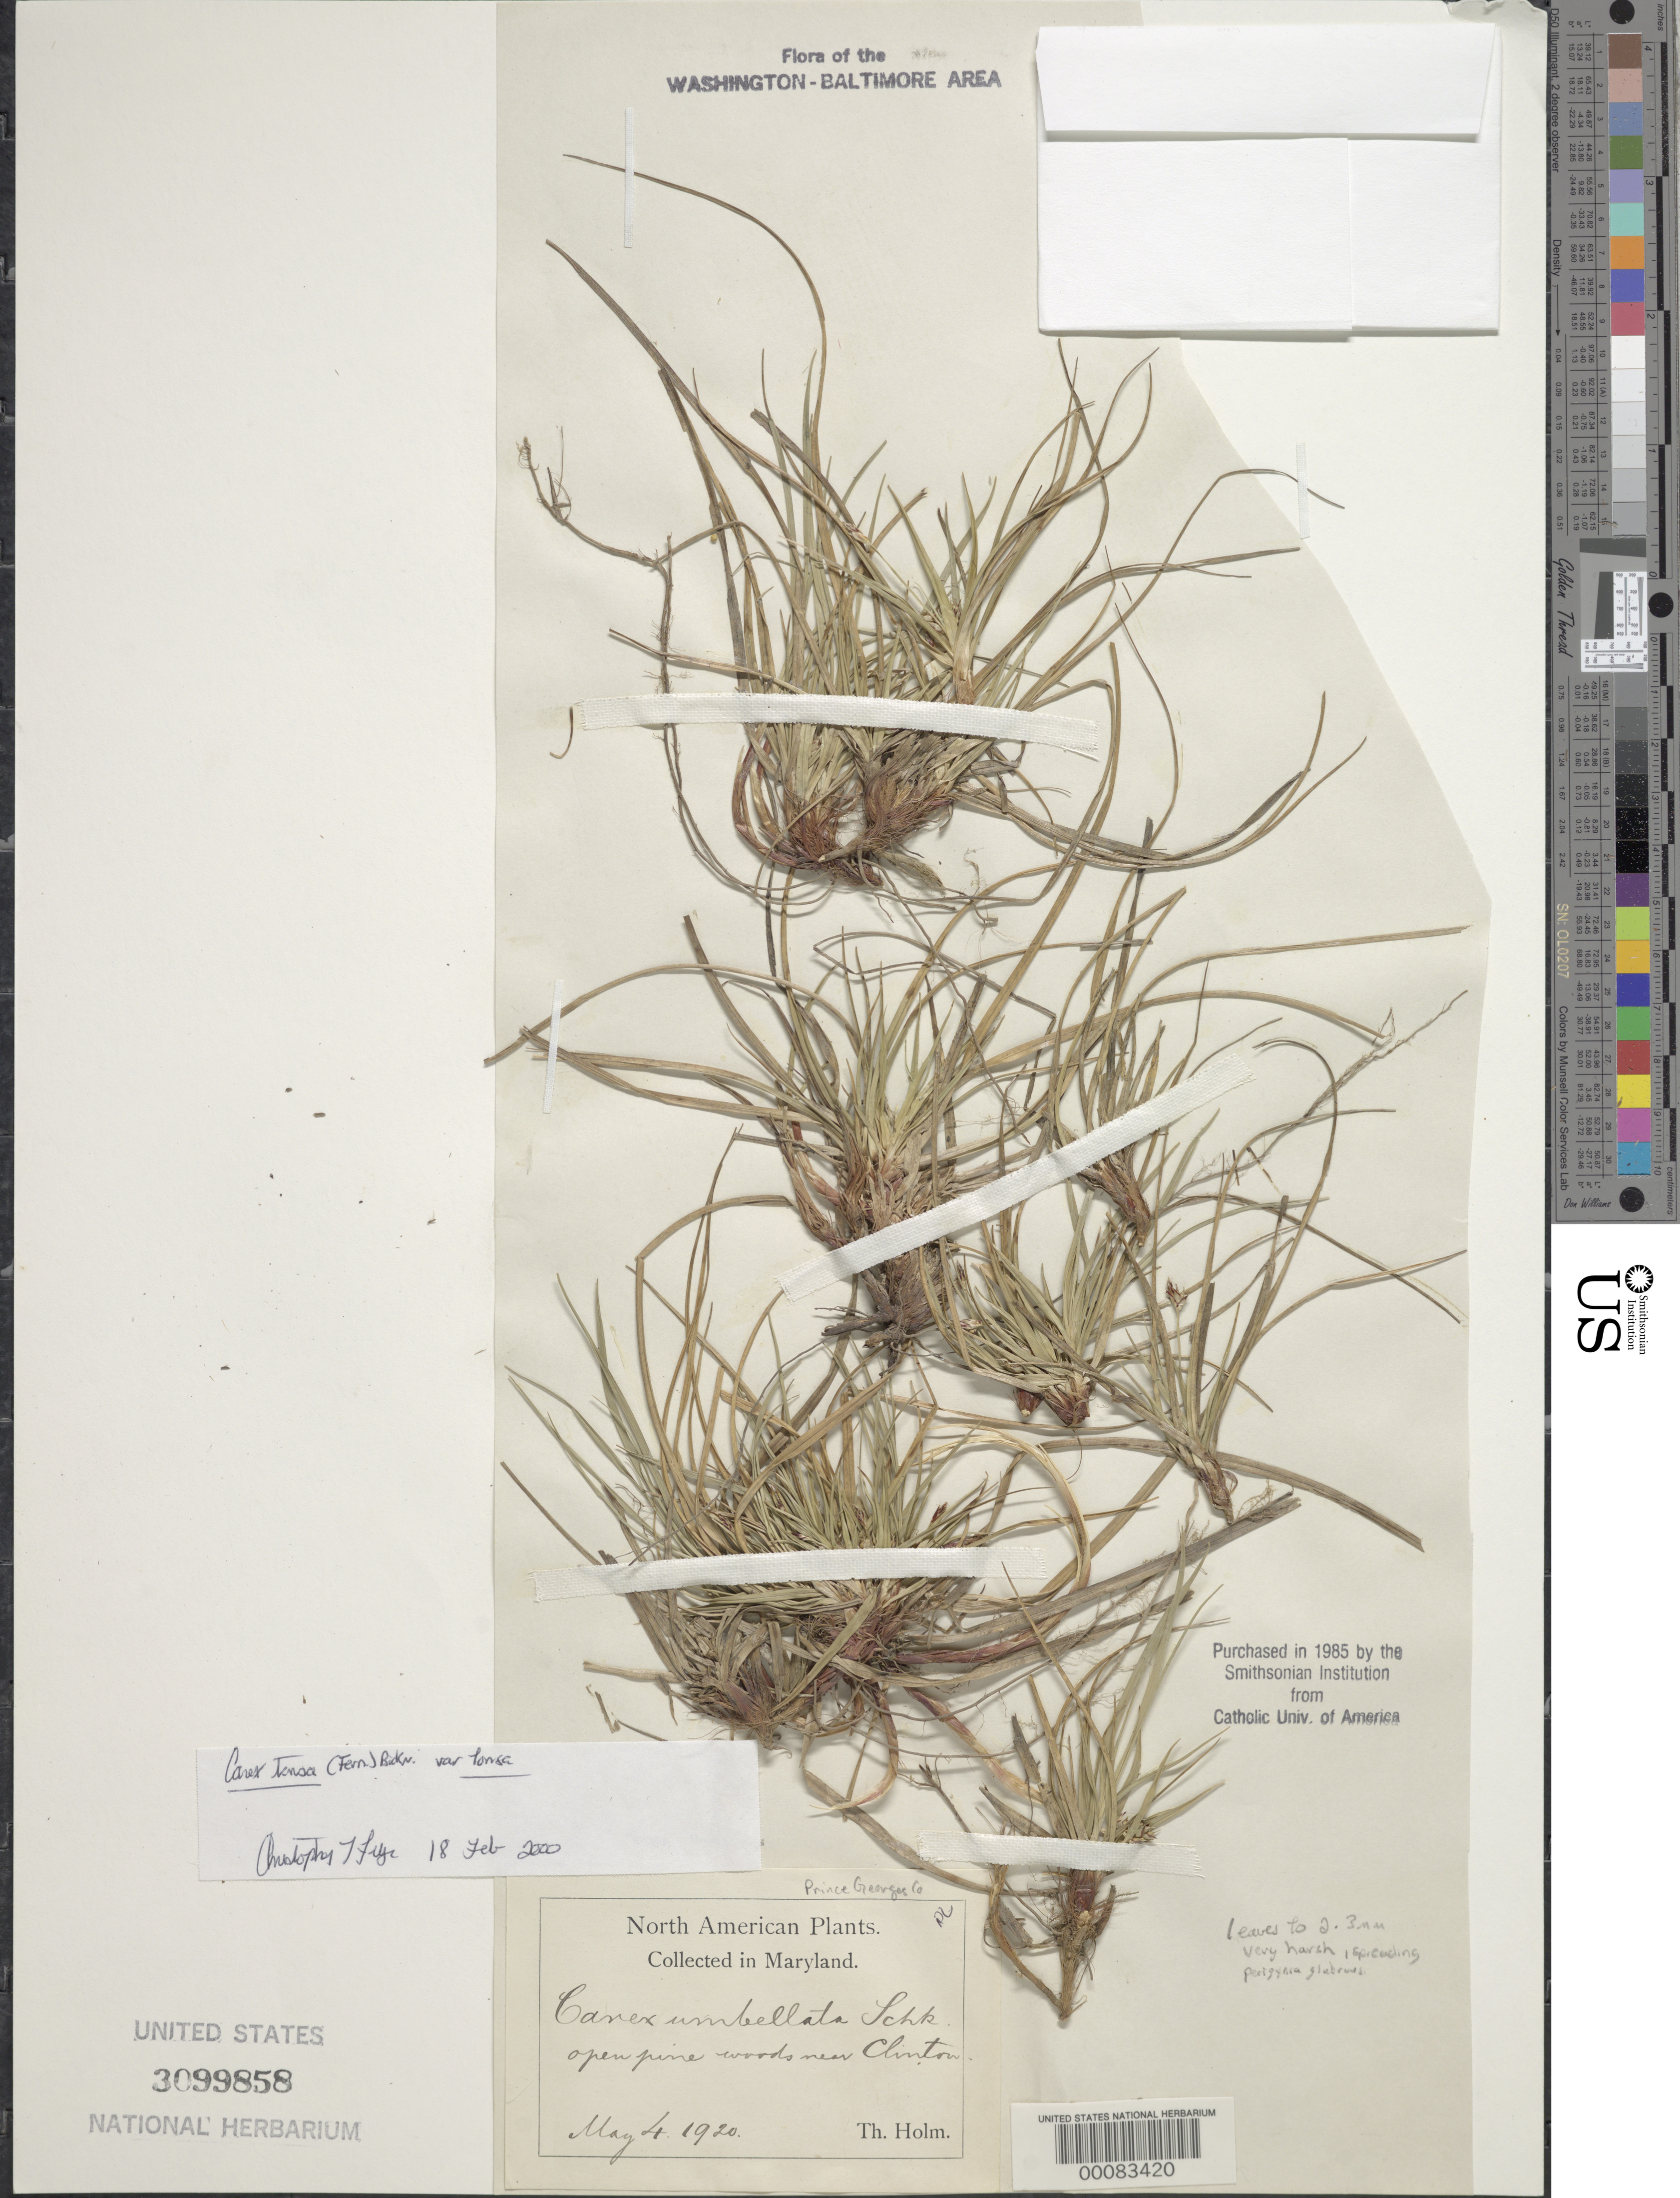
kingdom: Plantae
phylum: Tracheophyta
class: Liliopsida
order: Poales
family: Cyperaceae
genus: Carex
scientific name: Carex tonsa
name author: (Fernald) E.P. Bicknell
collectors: T. Holm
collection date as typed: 04 May 1920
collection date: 1920-05-04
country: United States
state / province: Maryland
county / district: Prince George's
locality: Near Clinton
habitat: Open pine woods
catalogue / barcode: US 3099858